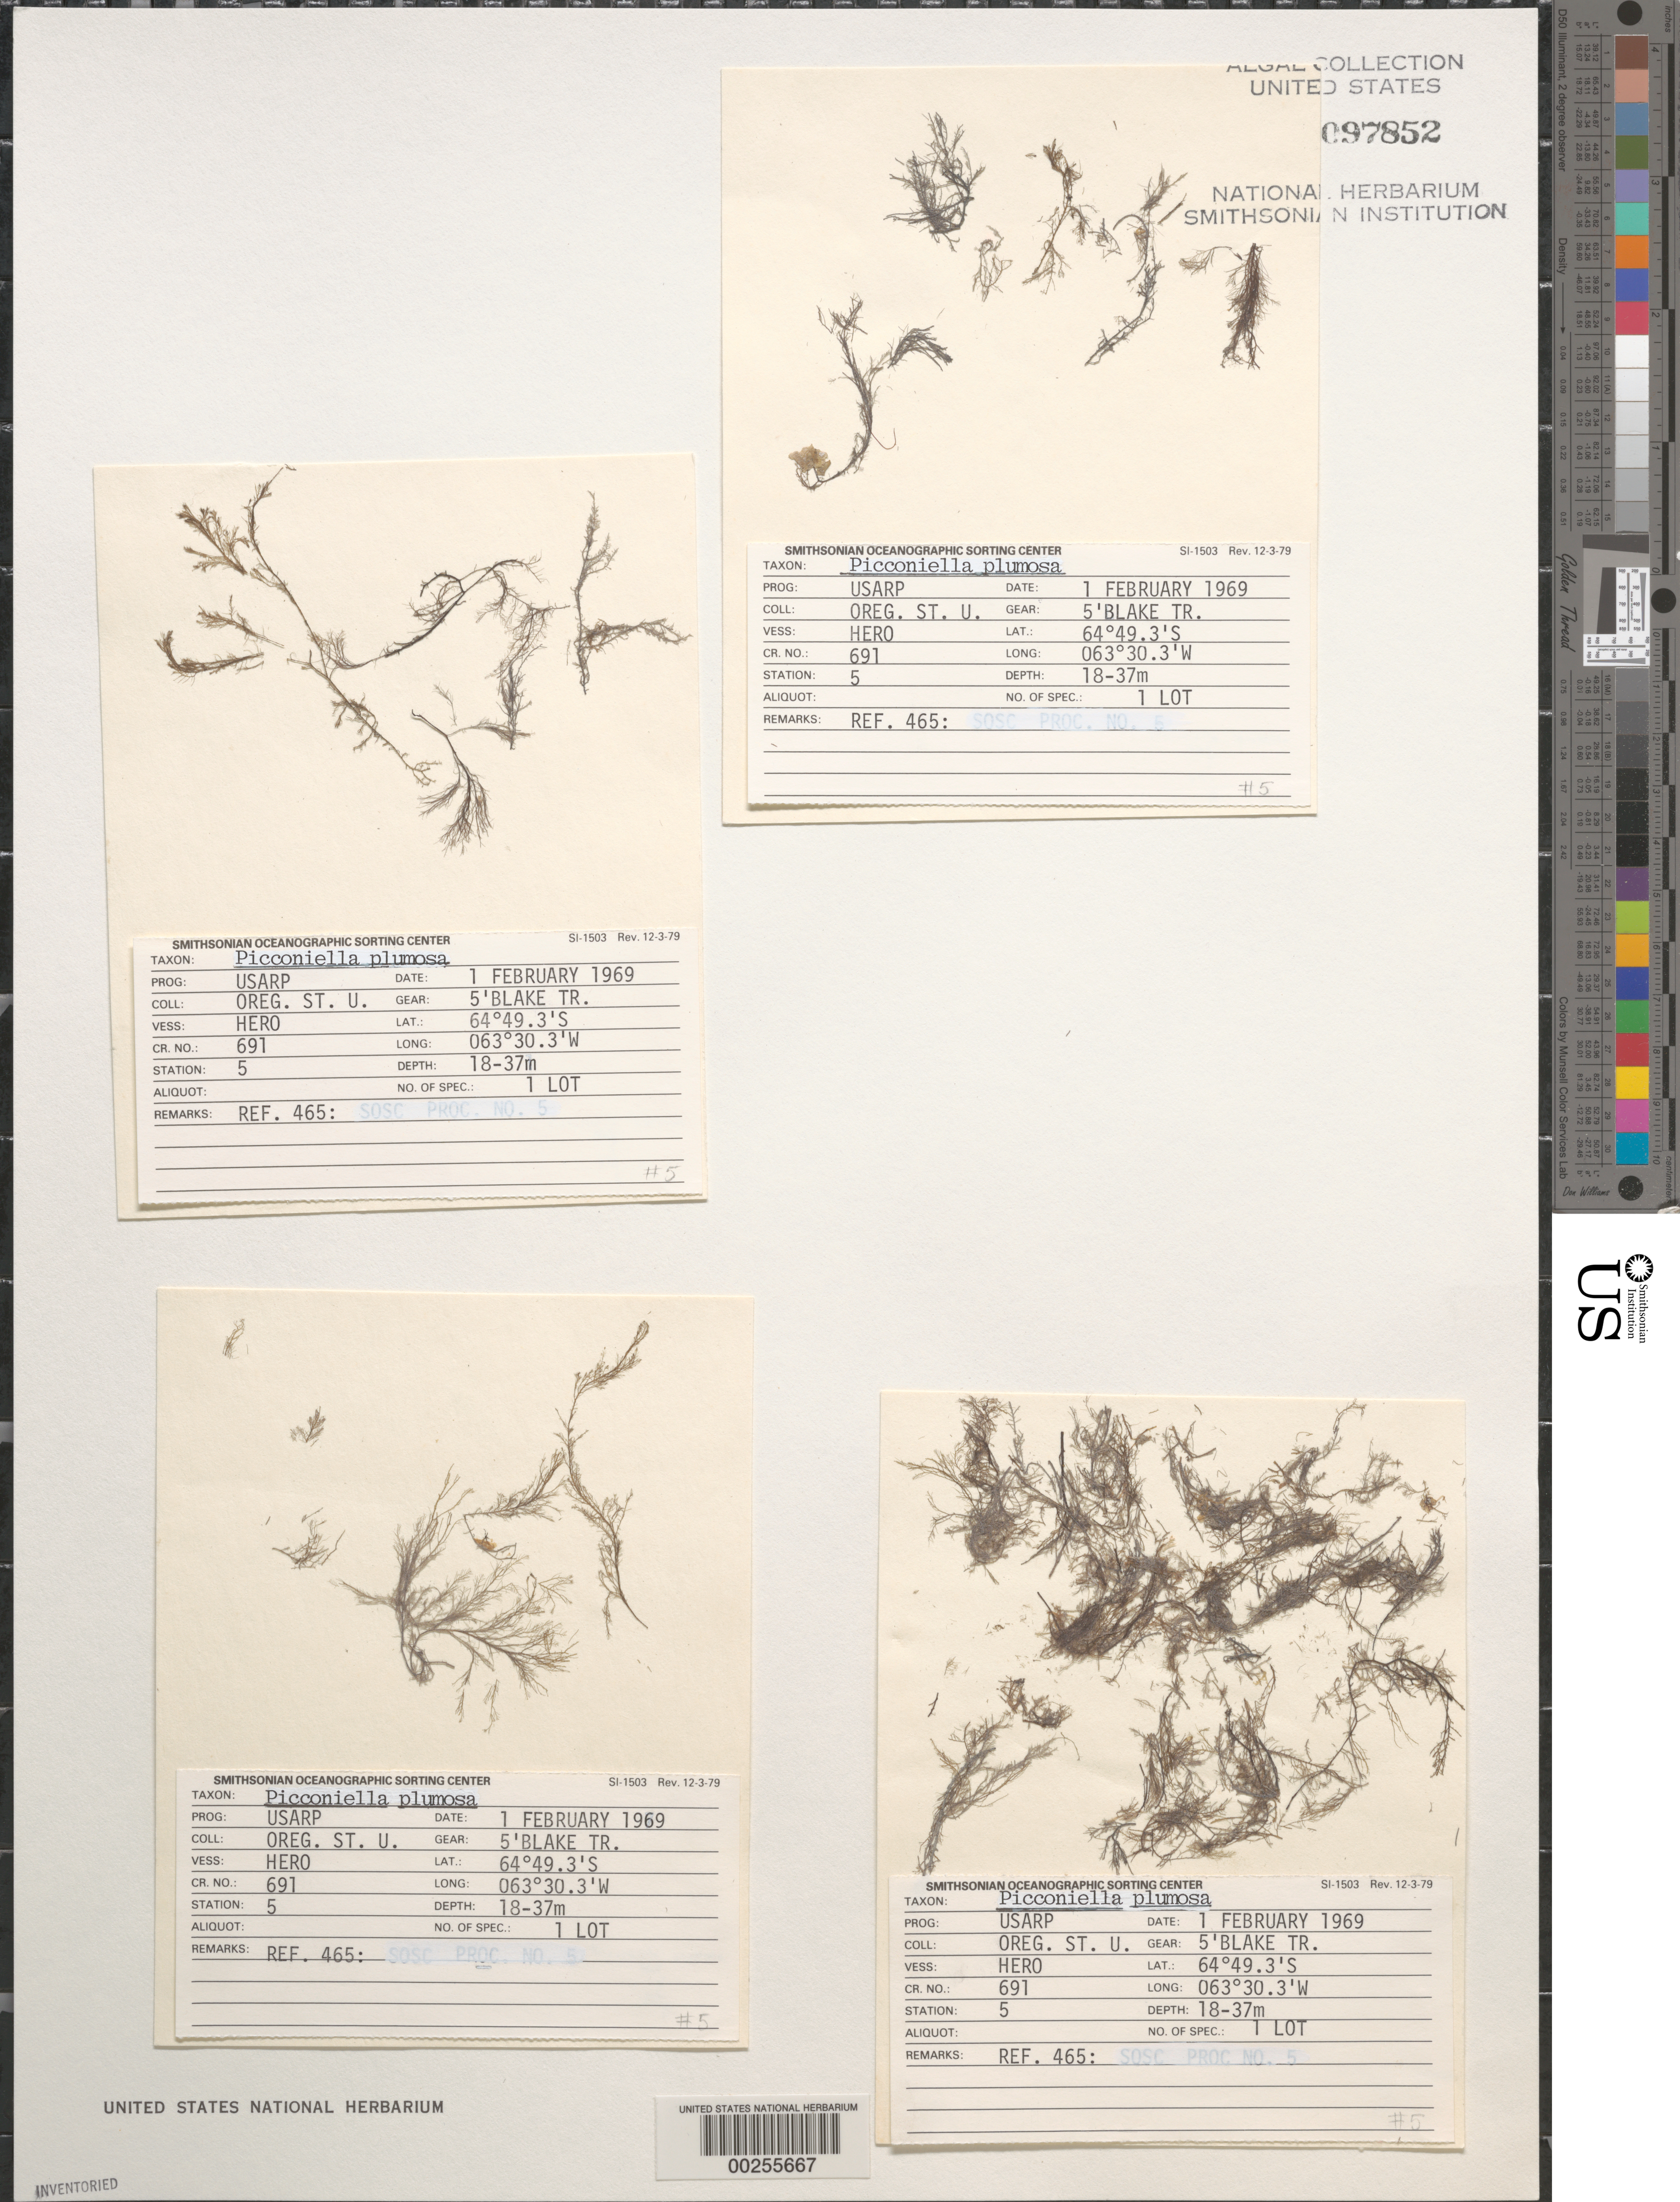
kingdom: Plantae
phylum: Rhodophyta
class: Florideophyceae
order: Ceramiales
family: Rhodomelaceae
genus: Picconiella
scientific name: Picconiella plumosa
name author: (Kylin) De Toni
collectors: Oregon State University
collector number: Station 5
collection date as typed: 01 Feb 1969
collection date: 1969-02-01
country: Antarctica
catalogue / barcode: US 97852